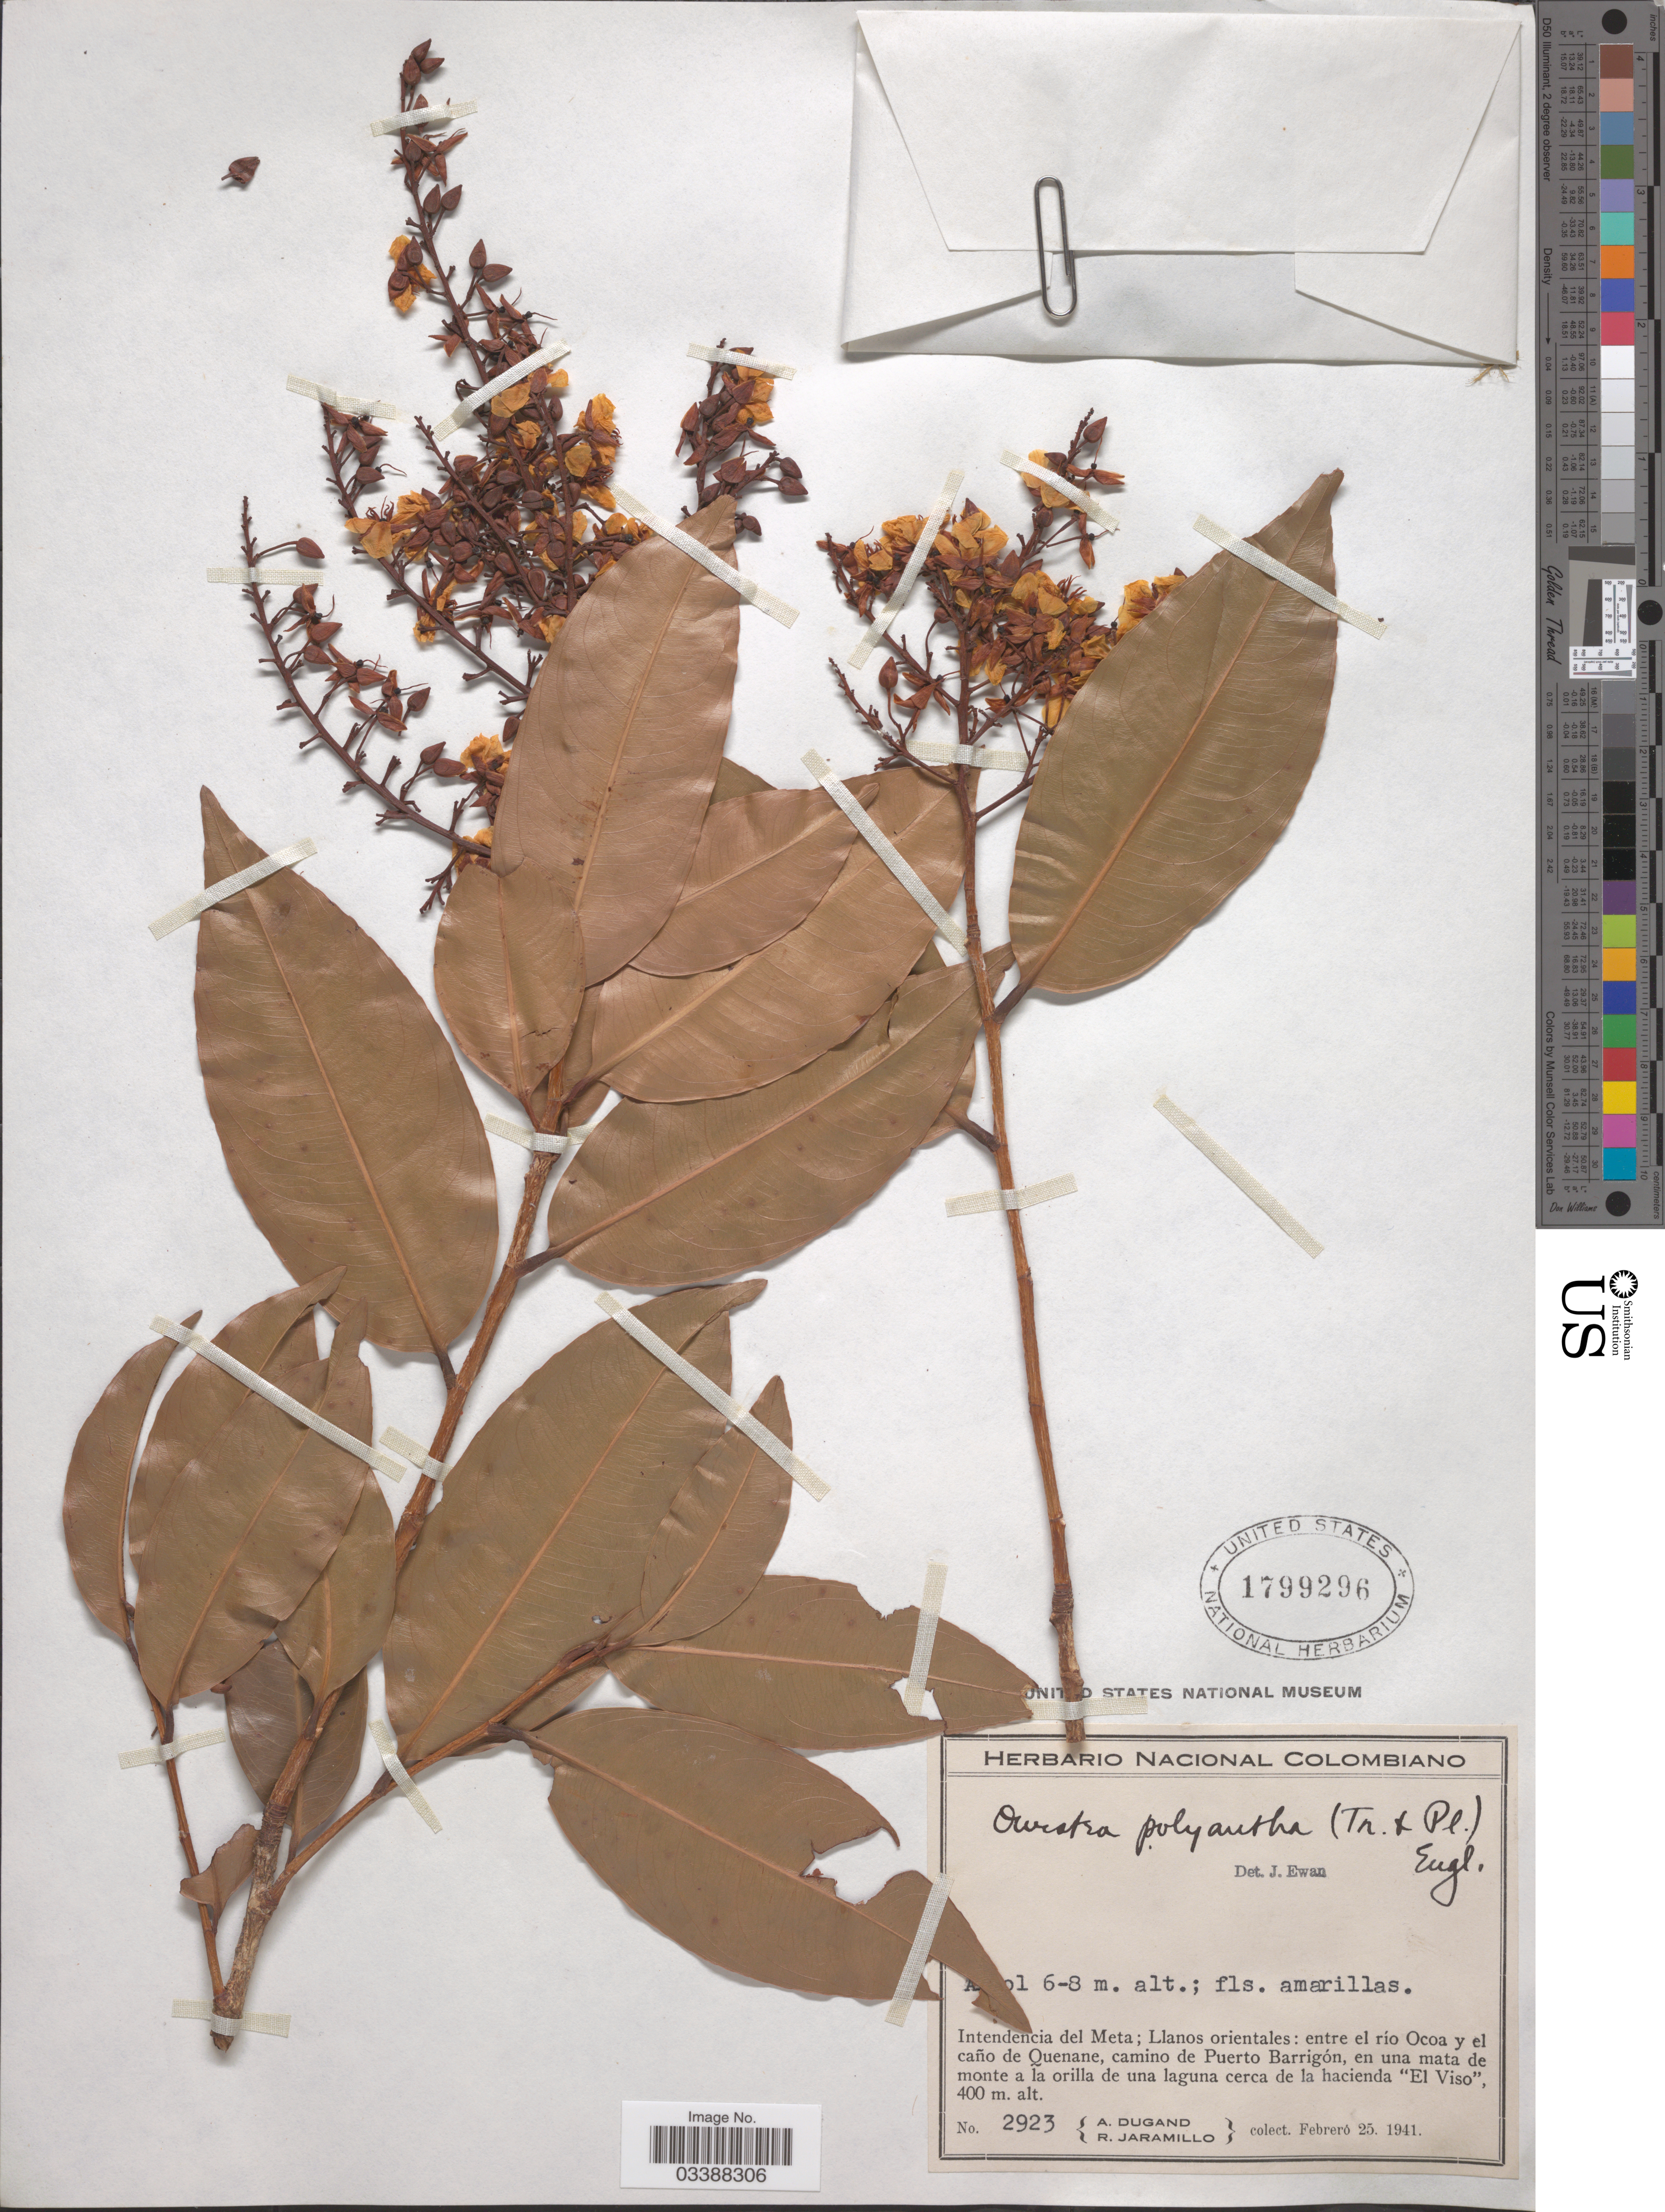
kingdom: Plantae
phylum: Tracheophyta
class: Magnoliopsida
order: Malpighiales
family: Ochnaceae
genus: Ouratea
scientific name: Ouratea polyantha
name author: (Triana & Planch.) Engl.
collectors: A. Dugand & R. Jaramillo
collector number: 2923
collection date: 1941-02-25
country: Colombia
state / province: Meta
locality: Intendencia del Meta; Llanos orientales: entre el río Ocoa y el caño de Quenane, camino de Puerto Barrigón, en una mata de monte a la orilla de una laguna cerca de la hacienda "El Viso".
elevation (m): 400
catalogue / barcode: US 1799296